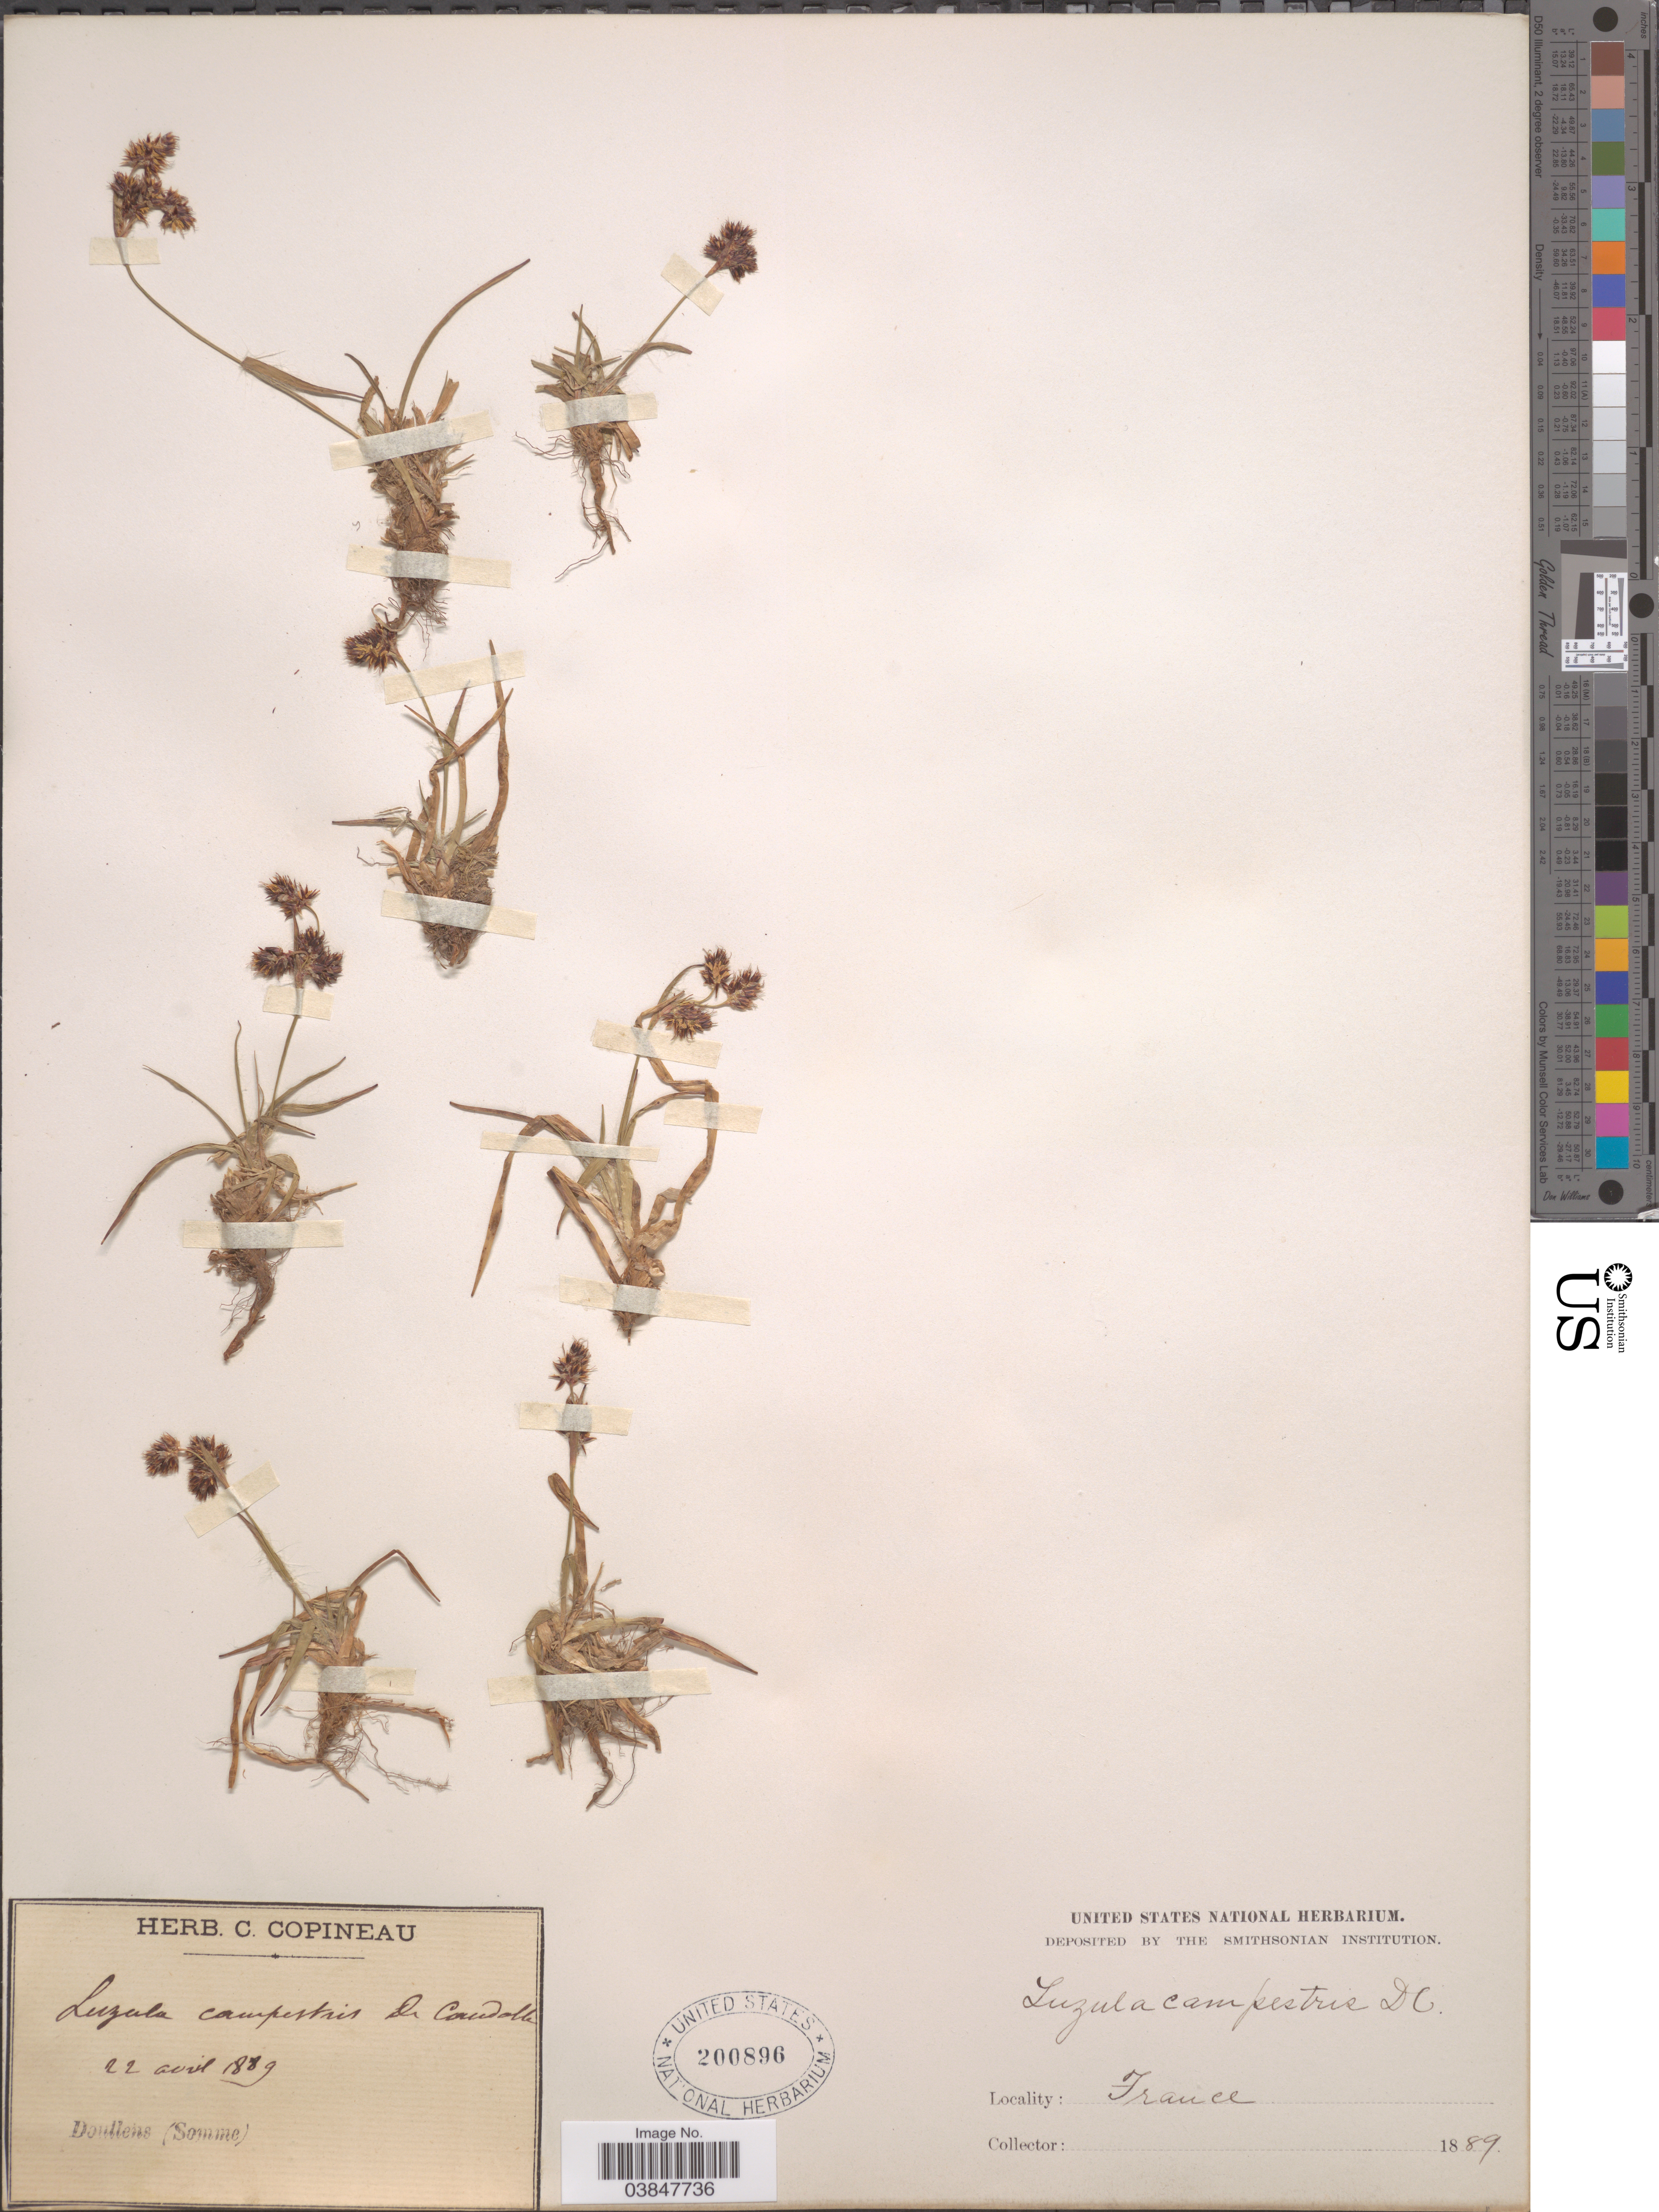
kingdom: Plantae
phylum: Tracheophyta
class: Liliopsida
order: Poales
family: Juncaceae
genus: Luzula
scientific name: Luzula campestris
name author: (L.) DC.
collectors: ex herb. C. Copineau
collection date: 1889-04-22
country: France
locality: Doullens (Somme).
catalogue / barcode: US 200896